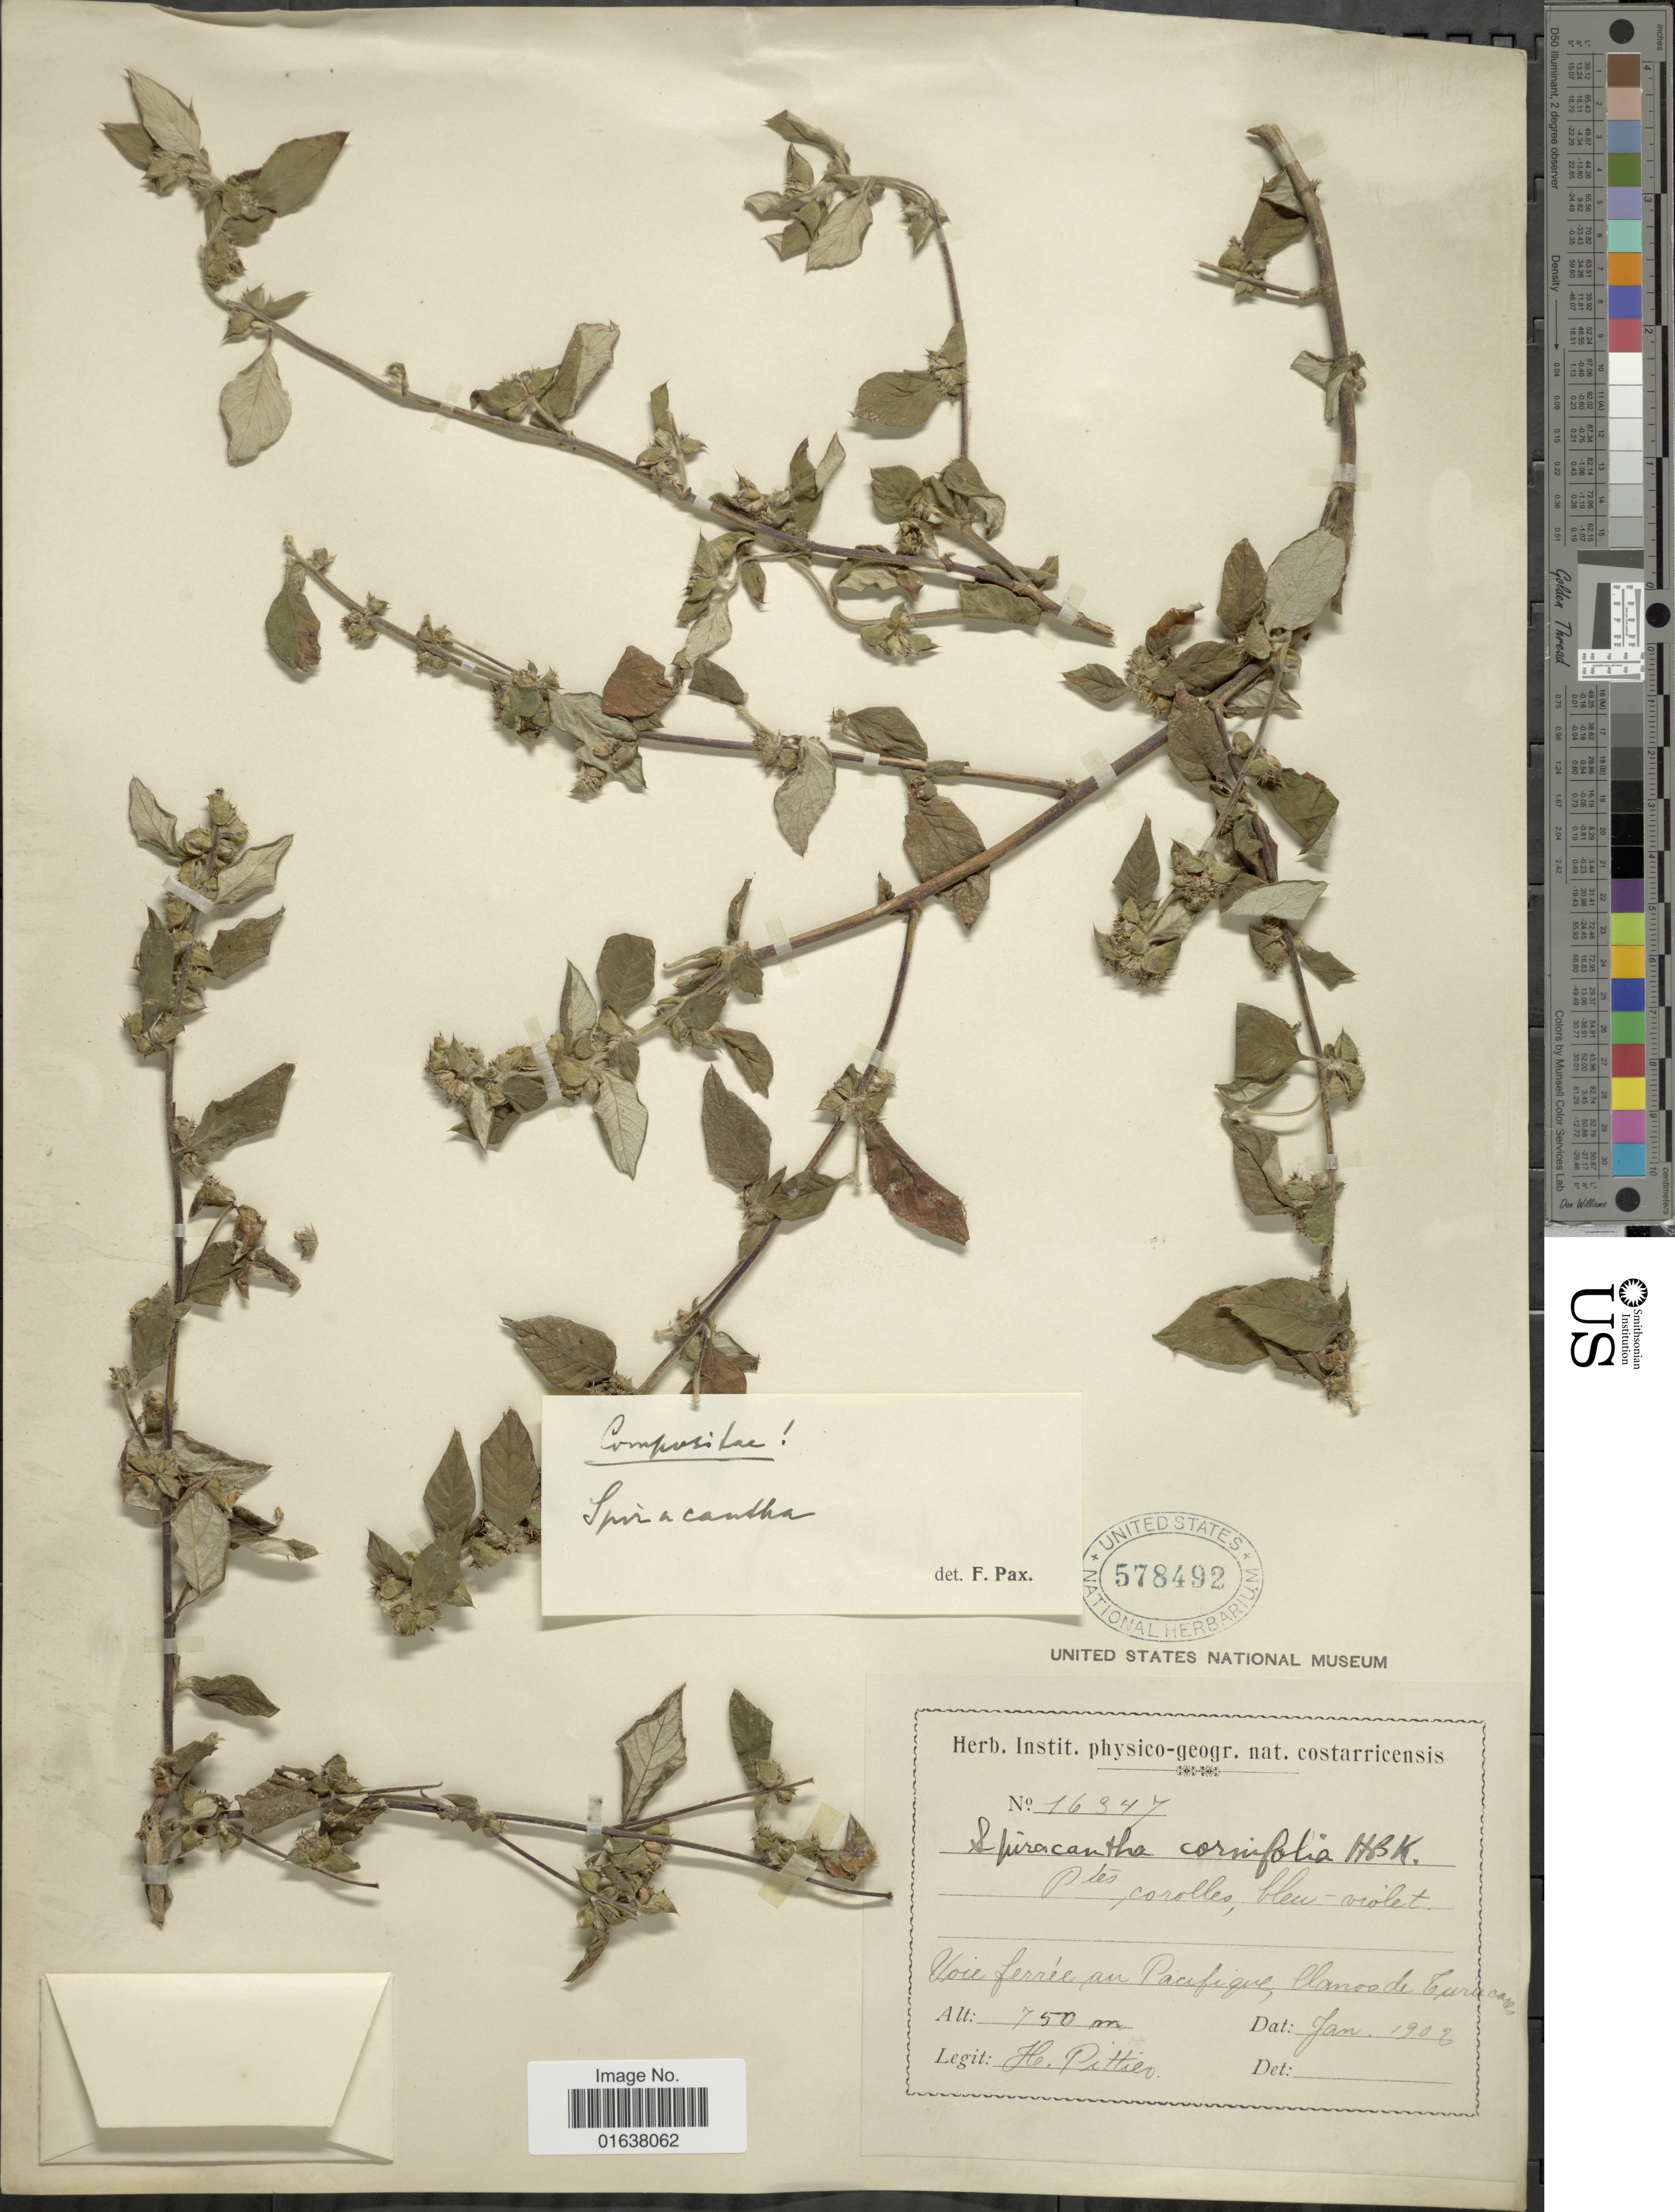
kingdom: Plantae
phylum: Tracheophyta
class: Magnoliopsida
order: Asterales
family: Asteraceae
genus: Spiracantha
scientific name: Spiracantha cornifolia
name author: Kunth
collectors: H. F. Pittier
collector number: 16347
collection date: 1902-01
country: Costa Rica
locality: Voie ferree au Pacifique, llanos de Curacas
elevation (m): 750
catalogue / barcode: US 578492